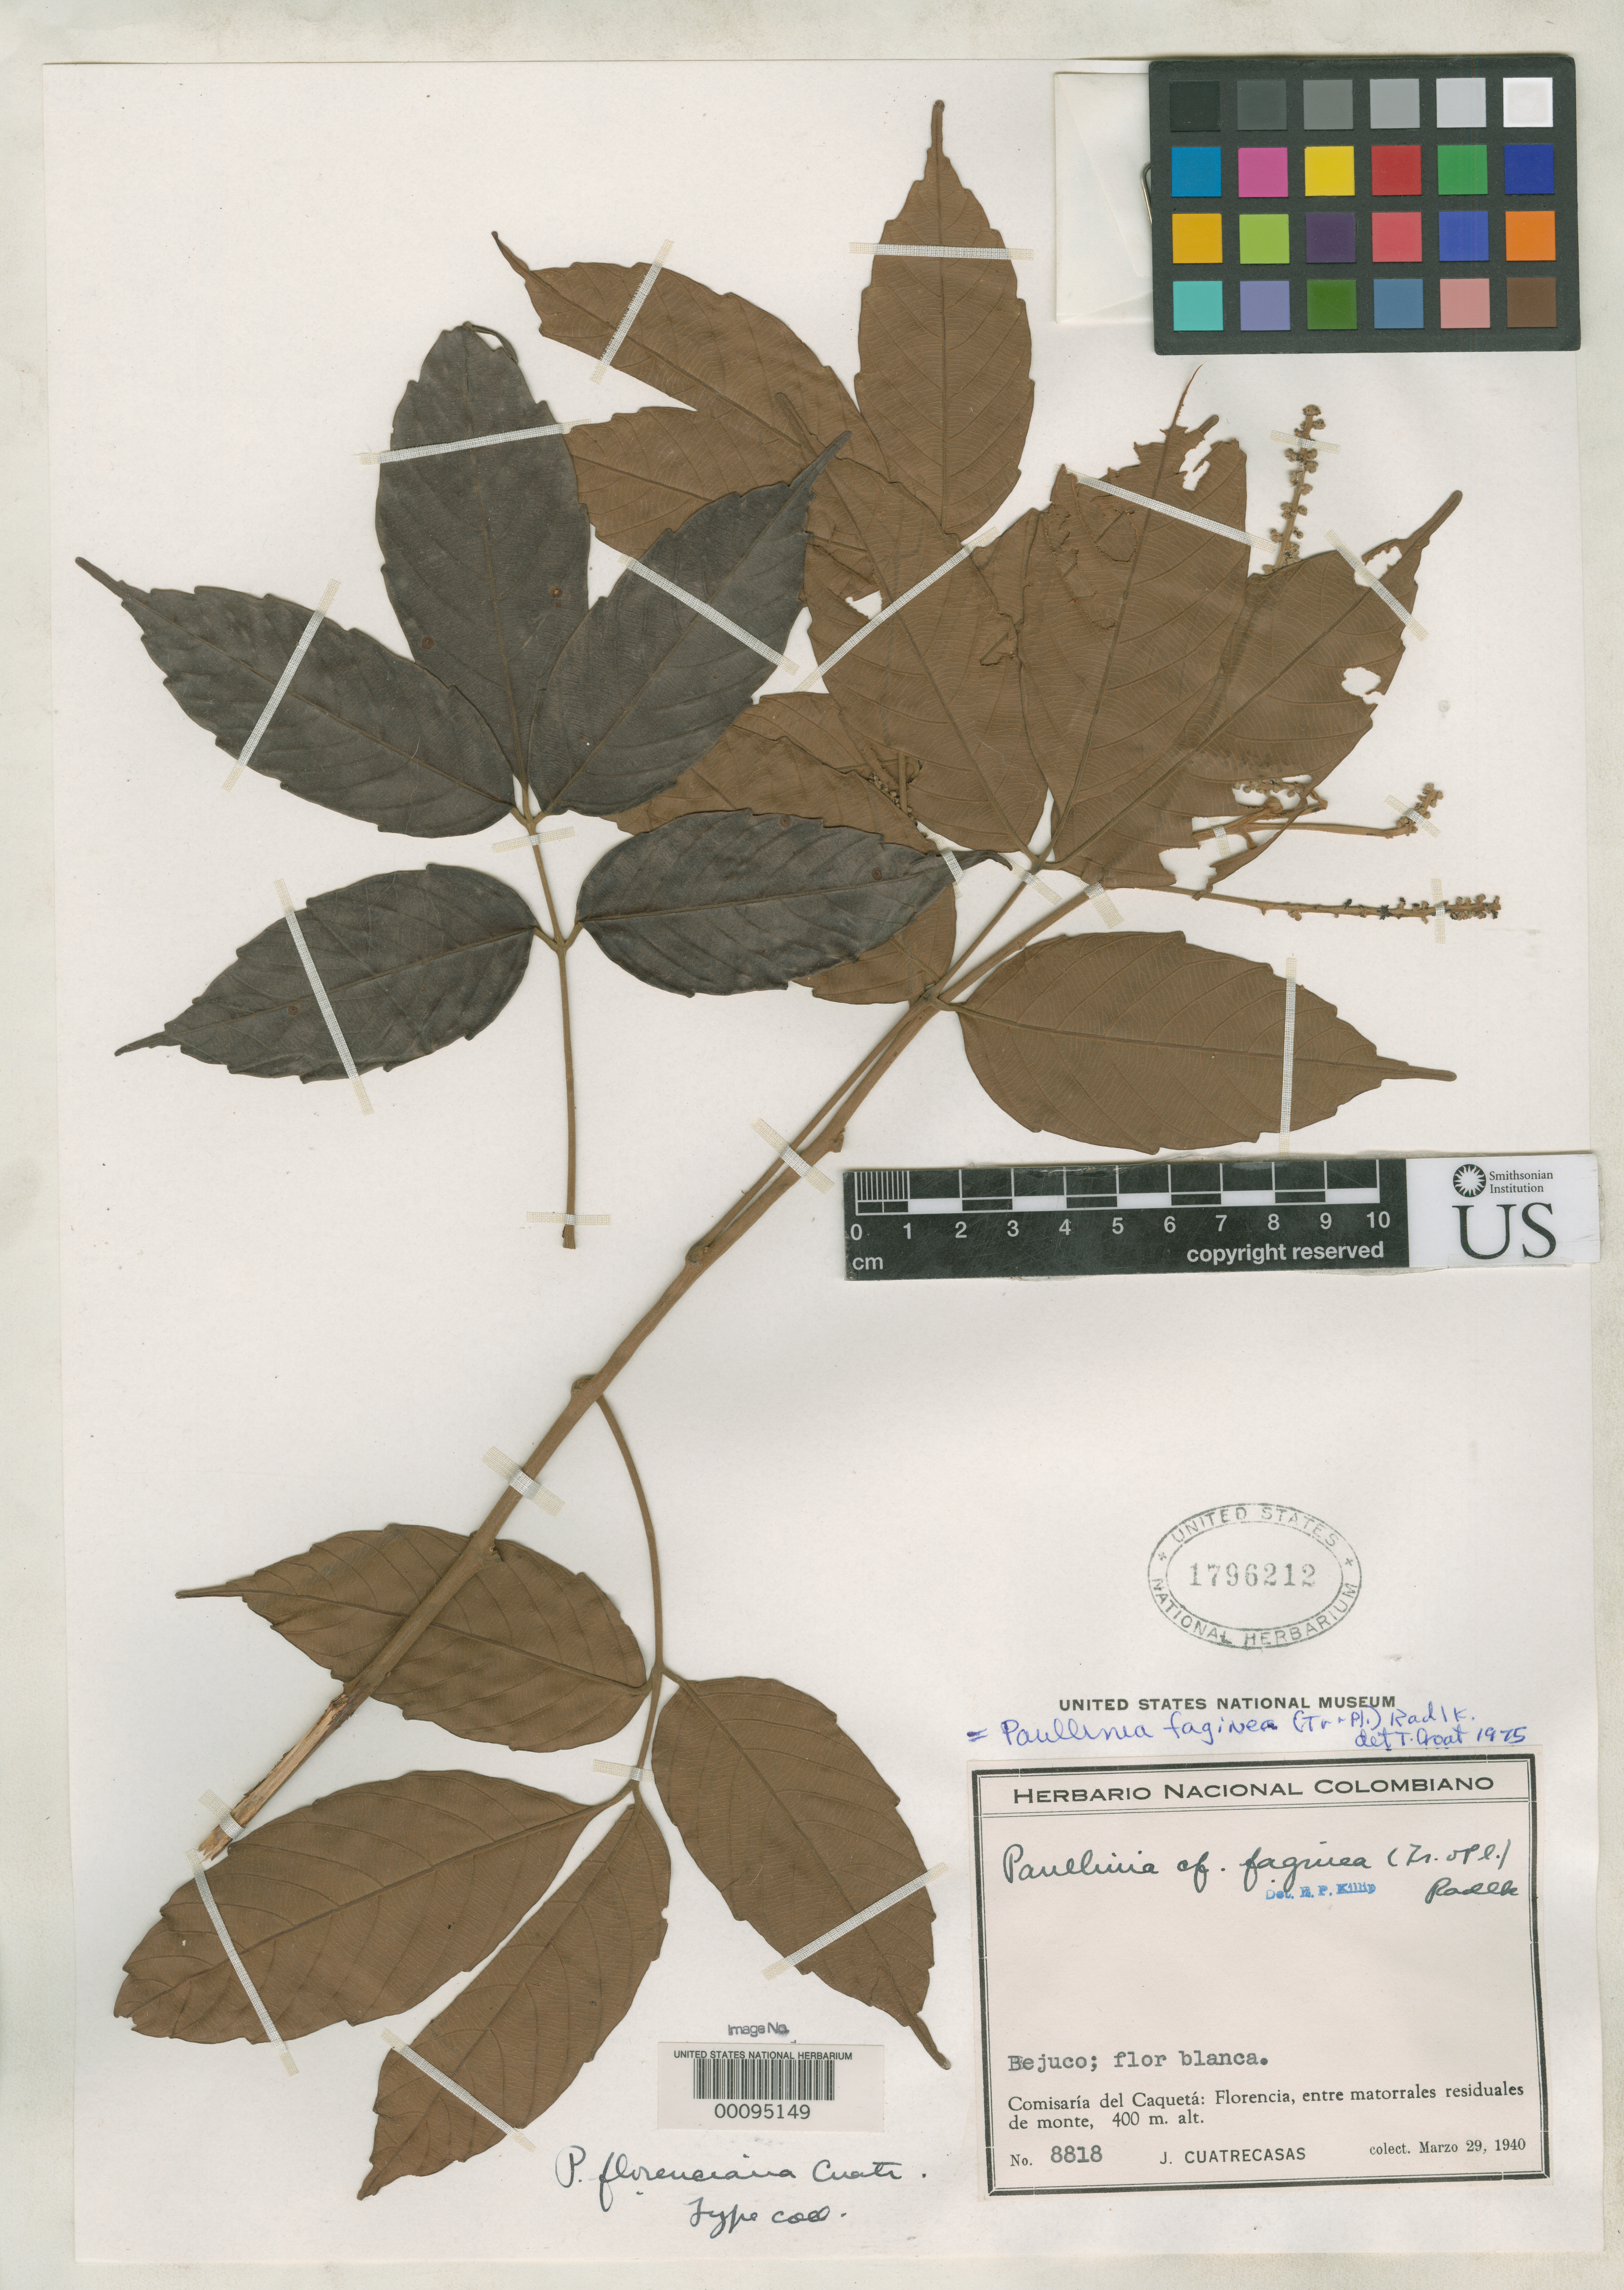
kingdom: Plantae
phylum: Tracheophyta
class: Magnoliopsida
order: Sapindales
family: Sapindaceae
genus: Paullinia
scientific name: Paullinia florenciana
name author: Cuatrec.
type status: Isotype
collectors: J. Cuatrecasas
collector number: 8818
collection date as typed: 29 Mar 1940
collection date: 1940-03-29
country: Colombia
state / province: Caquetá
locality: Florencia, Cordillera Oriental.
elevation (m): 350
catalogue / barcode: US 1796212